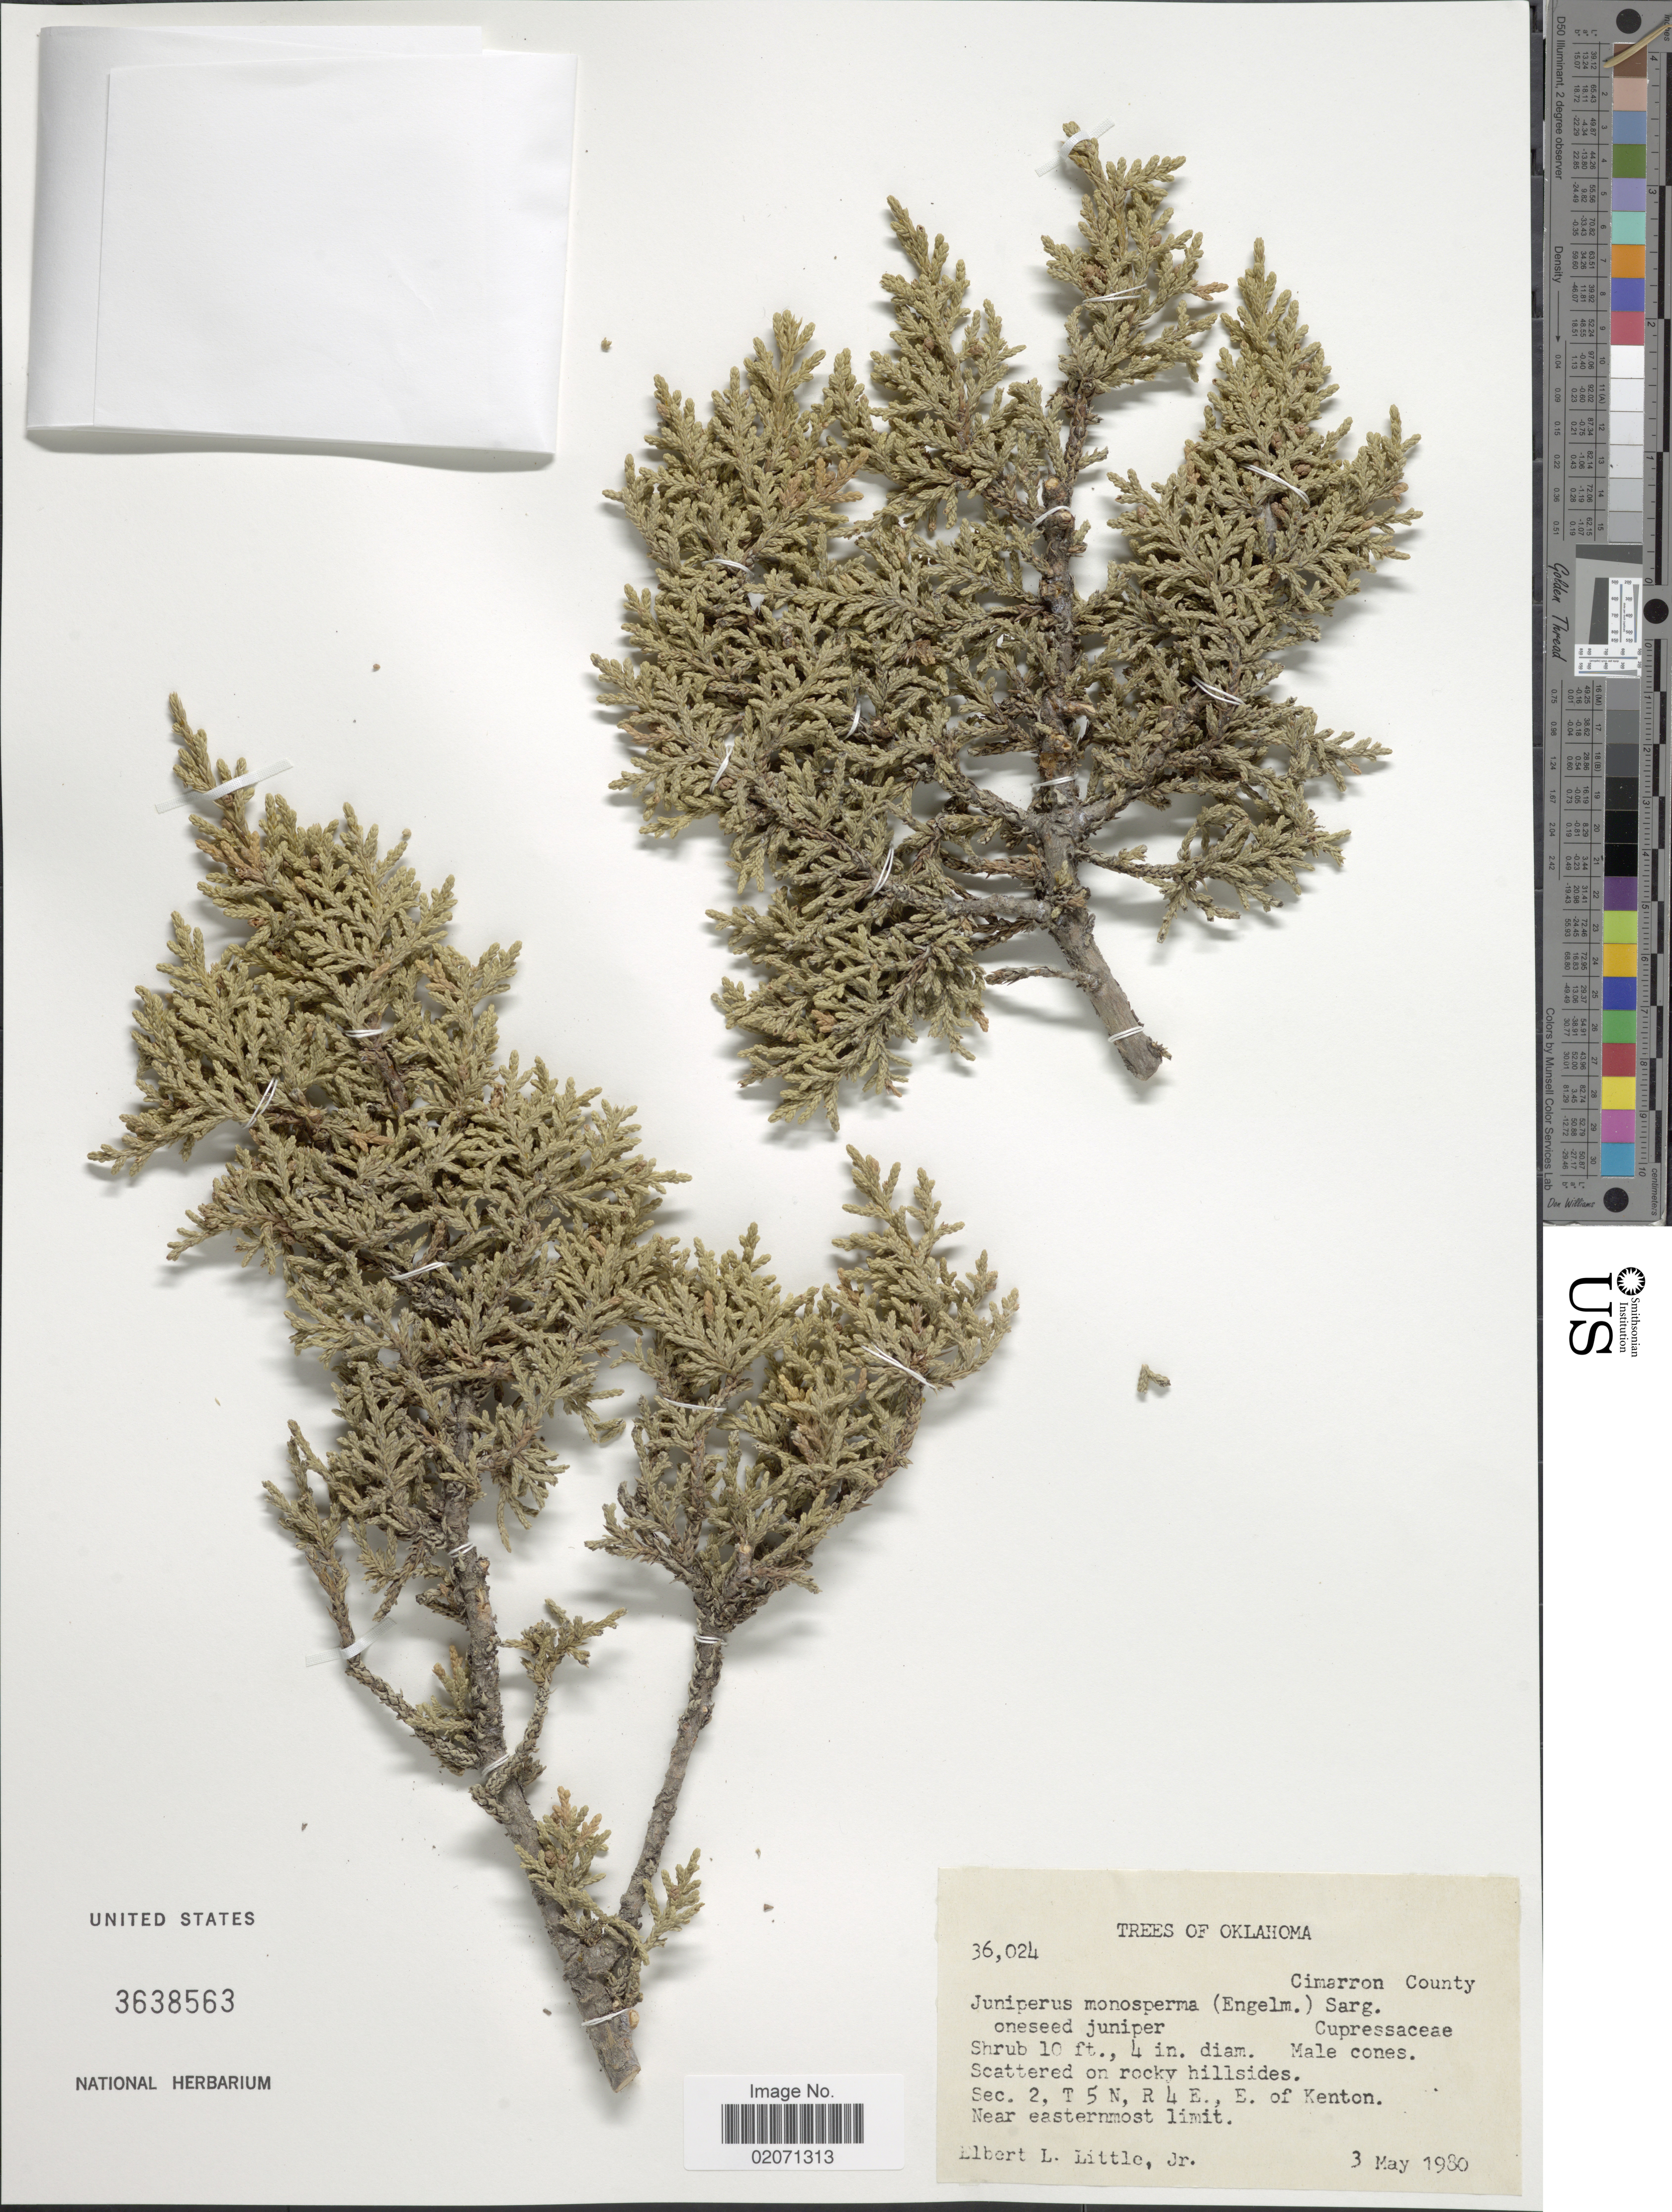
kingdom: Plantae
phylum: Tracheophyta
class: Pinopsida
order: Pinales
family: Cupressaceae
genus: Juniperus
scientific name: Juniperus monosperma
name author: (Engelm.) Sarg.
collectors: E. L. Little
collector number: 36024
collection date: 1980-05-03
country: United States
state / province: Oklahoma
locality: Cimarron County. Scattered on rocky hillsides. Sec. 2, T. 5 N , R 4 E. E. of Kenton. Near easternmost limit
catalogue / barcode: US 3638563